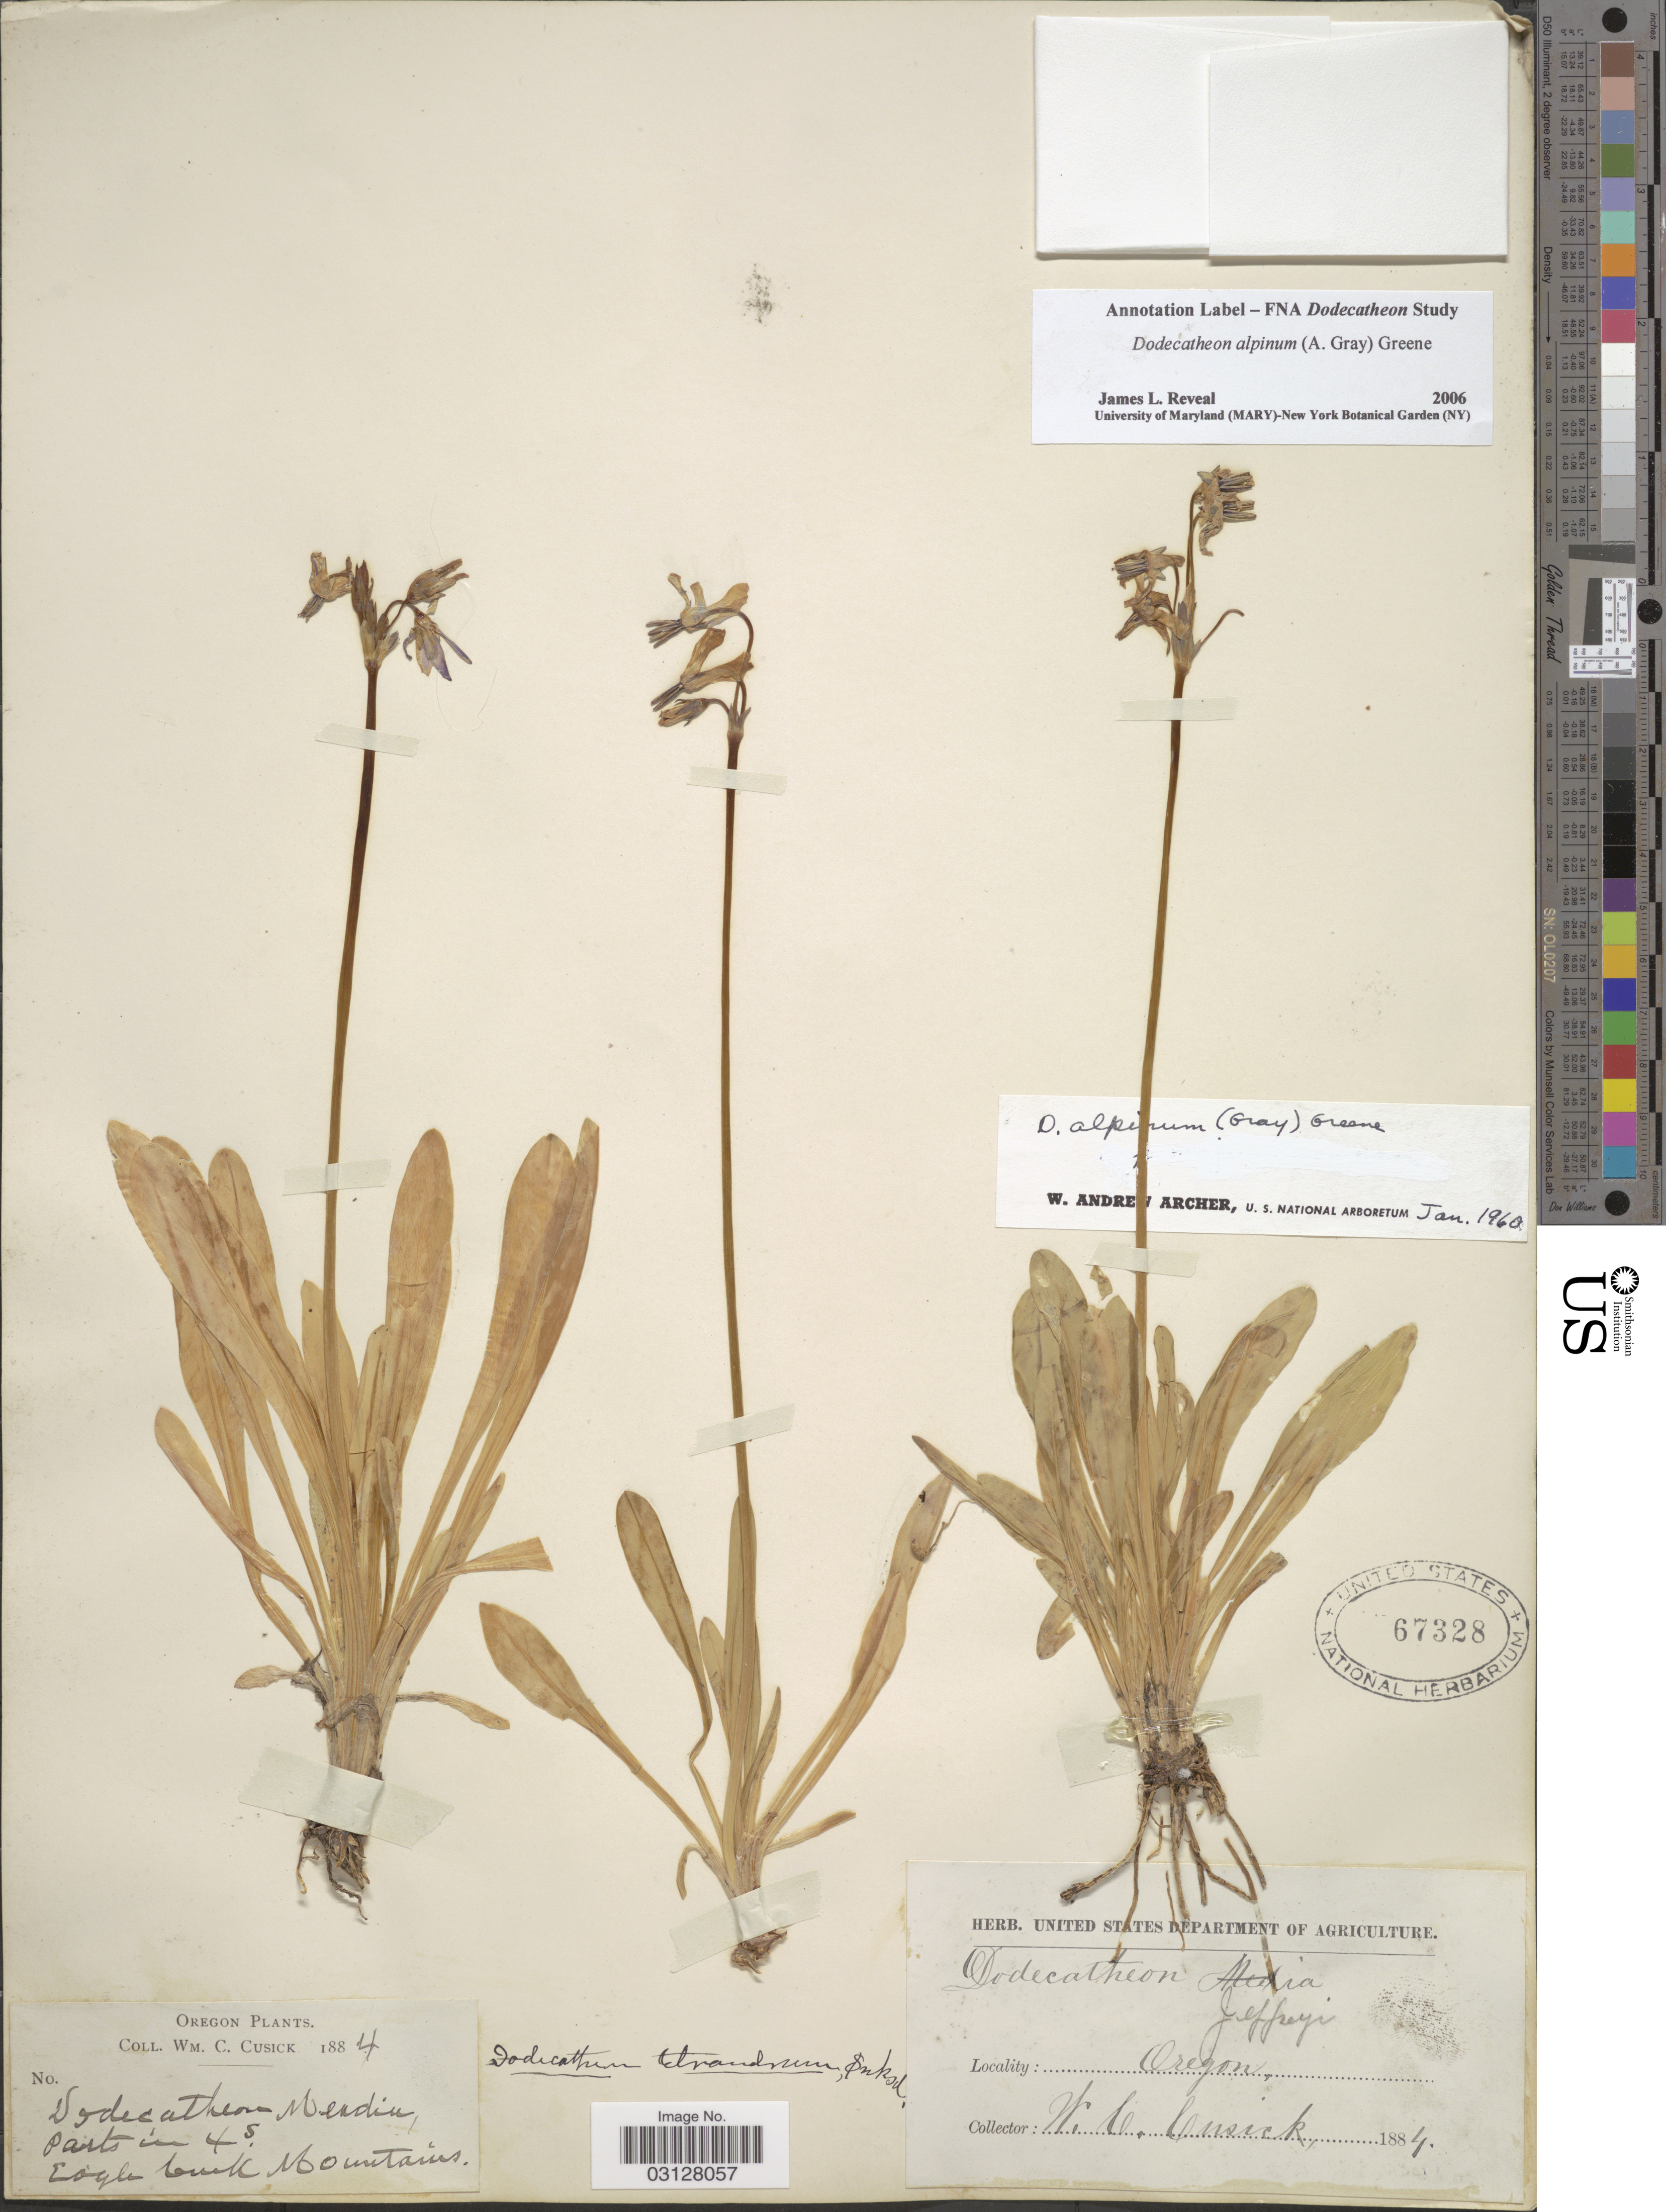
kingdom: Plantae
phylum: Tracheophyta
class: Magnoliopsida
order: Ericales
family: Primulaceae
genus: Dodecatheon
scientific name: Dodecatheon alpinum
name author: (A. Gray) Greene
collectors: W. C. Cusick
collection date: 1884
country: United States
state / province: Oregon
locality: Eagle Creek Mountains.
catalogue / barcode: US 67328